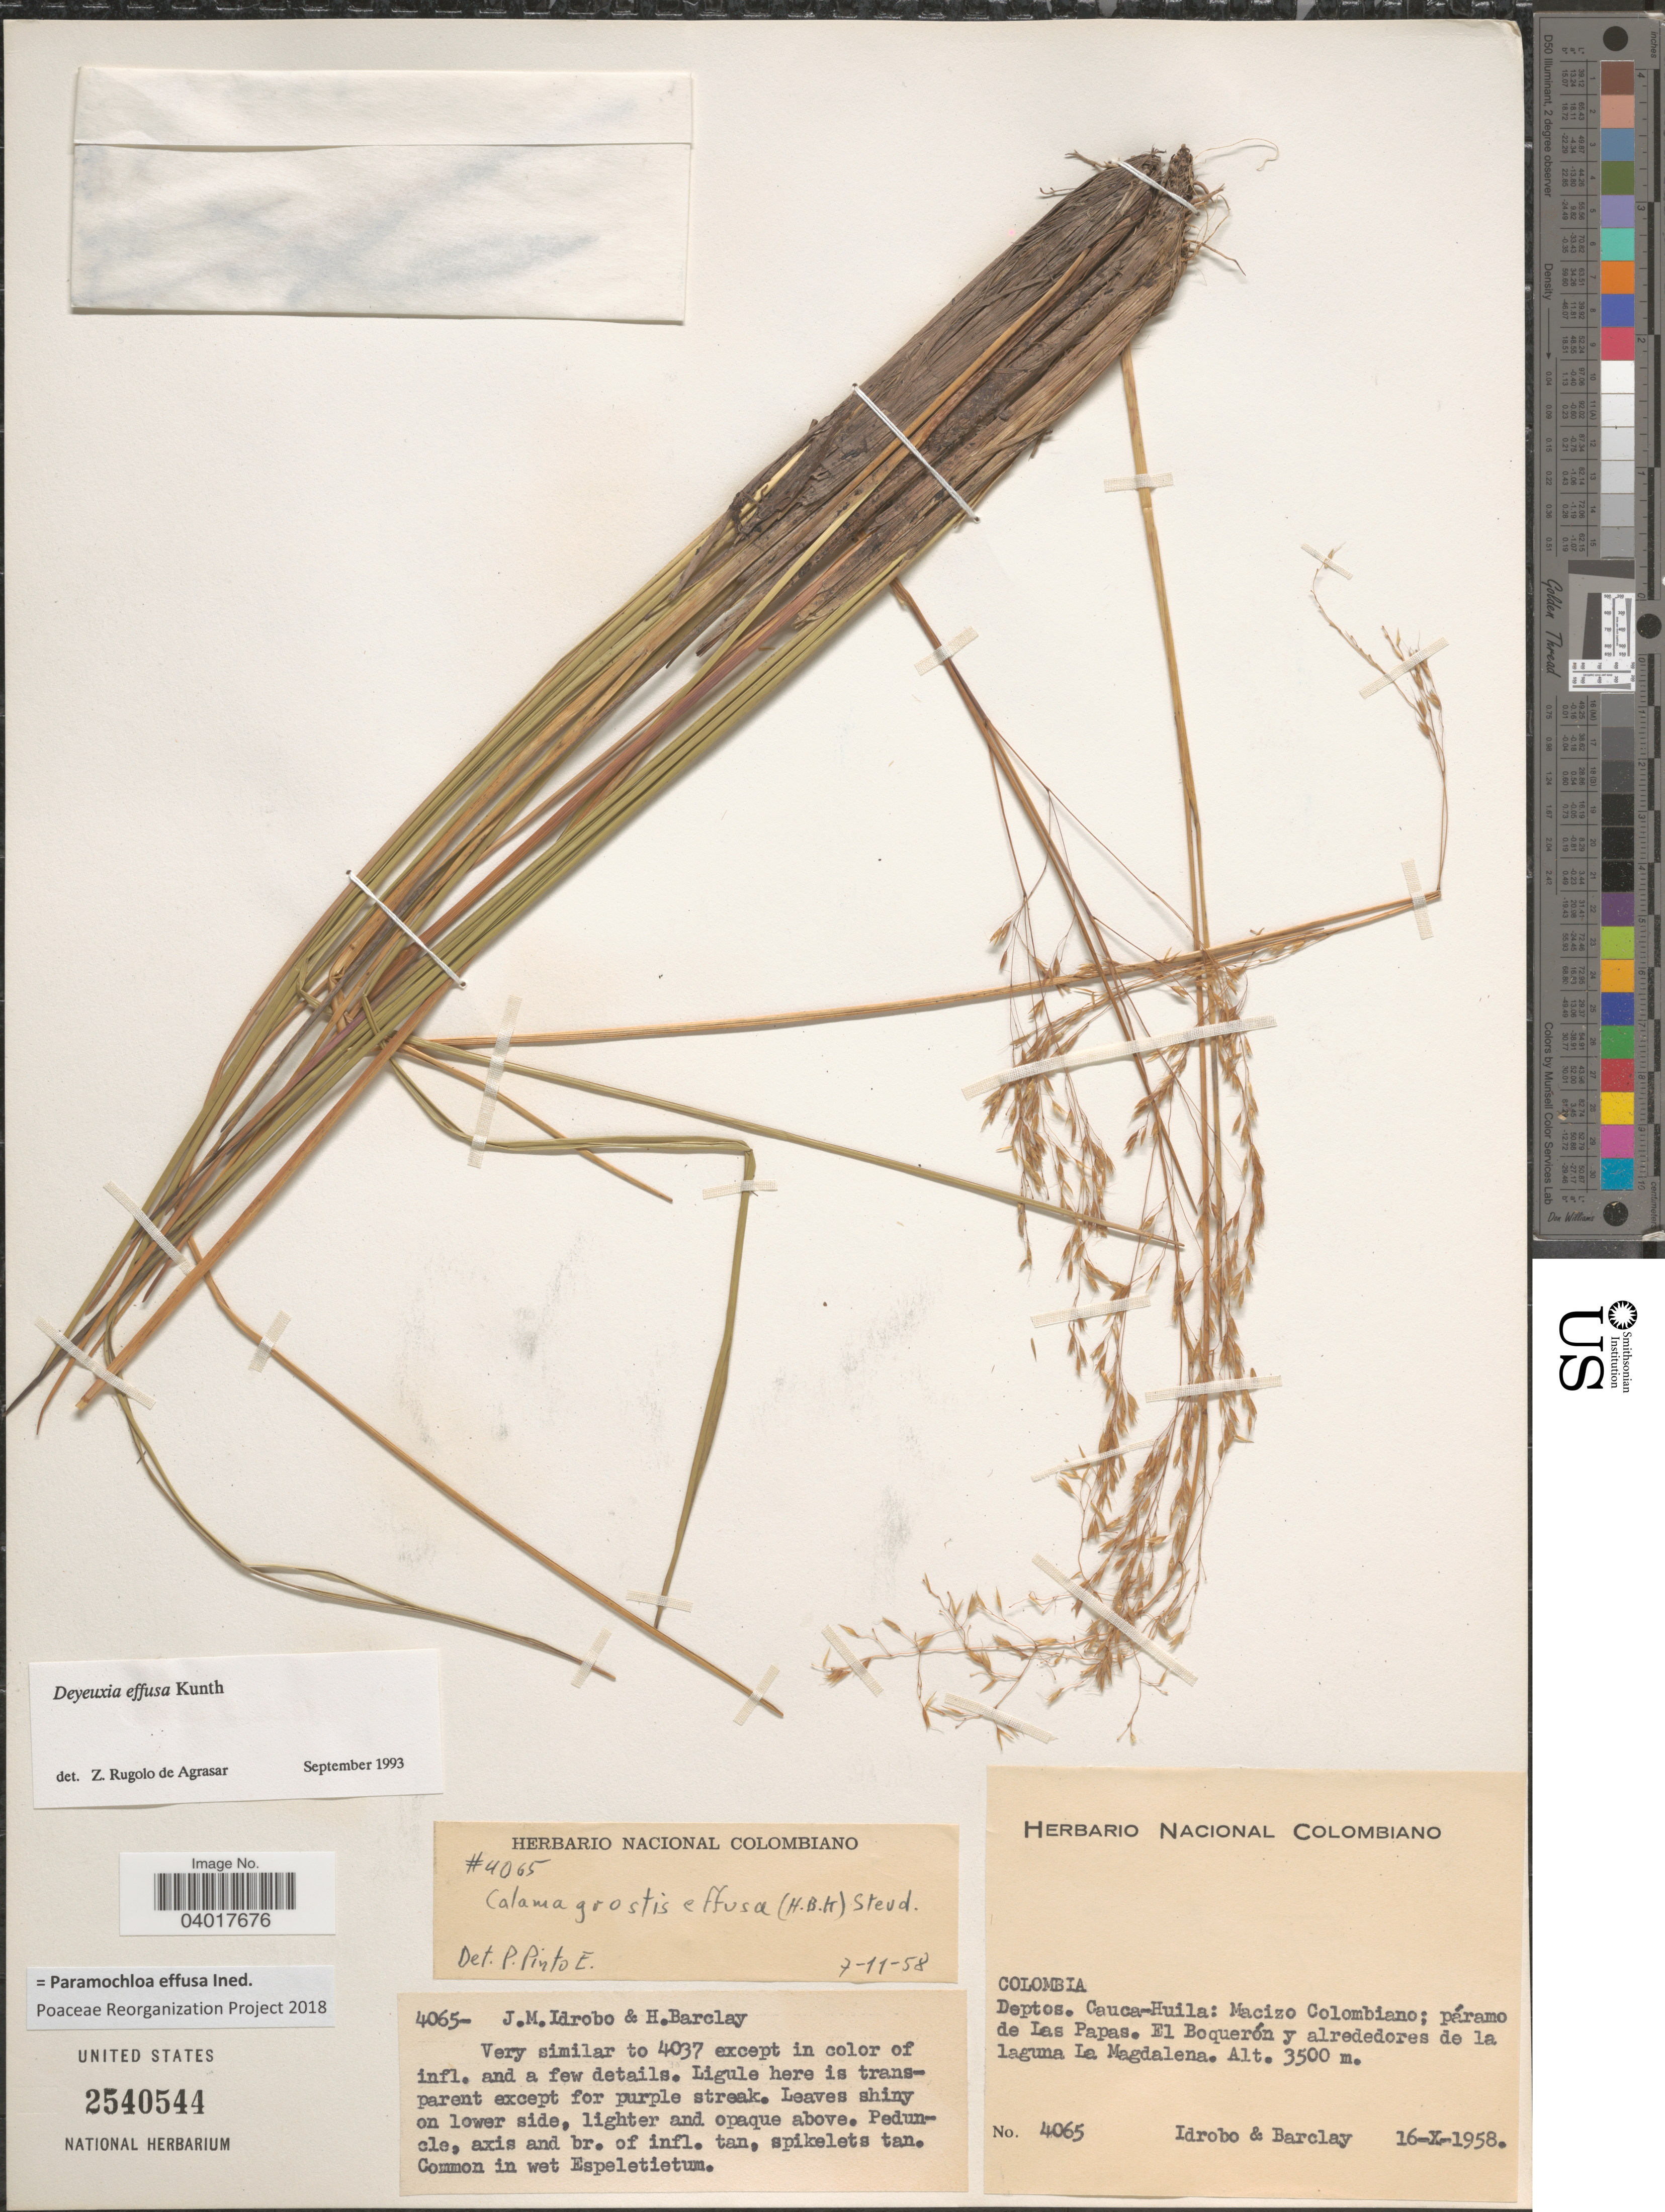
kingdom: Plantae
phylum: Tracheophyta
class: Liliopsida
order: Poales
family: Poaceae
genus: Paramochloa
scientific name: Paramochloa effusa ined.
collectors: J. M. Idrobo & H. G. Barclay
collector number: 4065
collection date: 1958-10-16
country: Colombia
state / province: Cauca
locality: Macizo Colombiano; páramo de Las Papas. El Boquerón y alrededores de la laguna La Magdalena.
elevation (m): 3500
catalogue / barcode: US 2540544